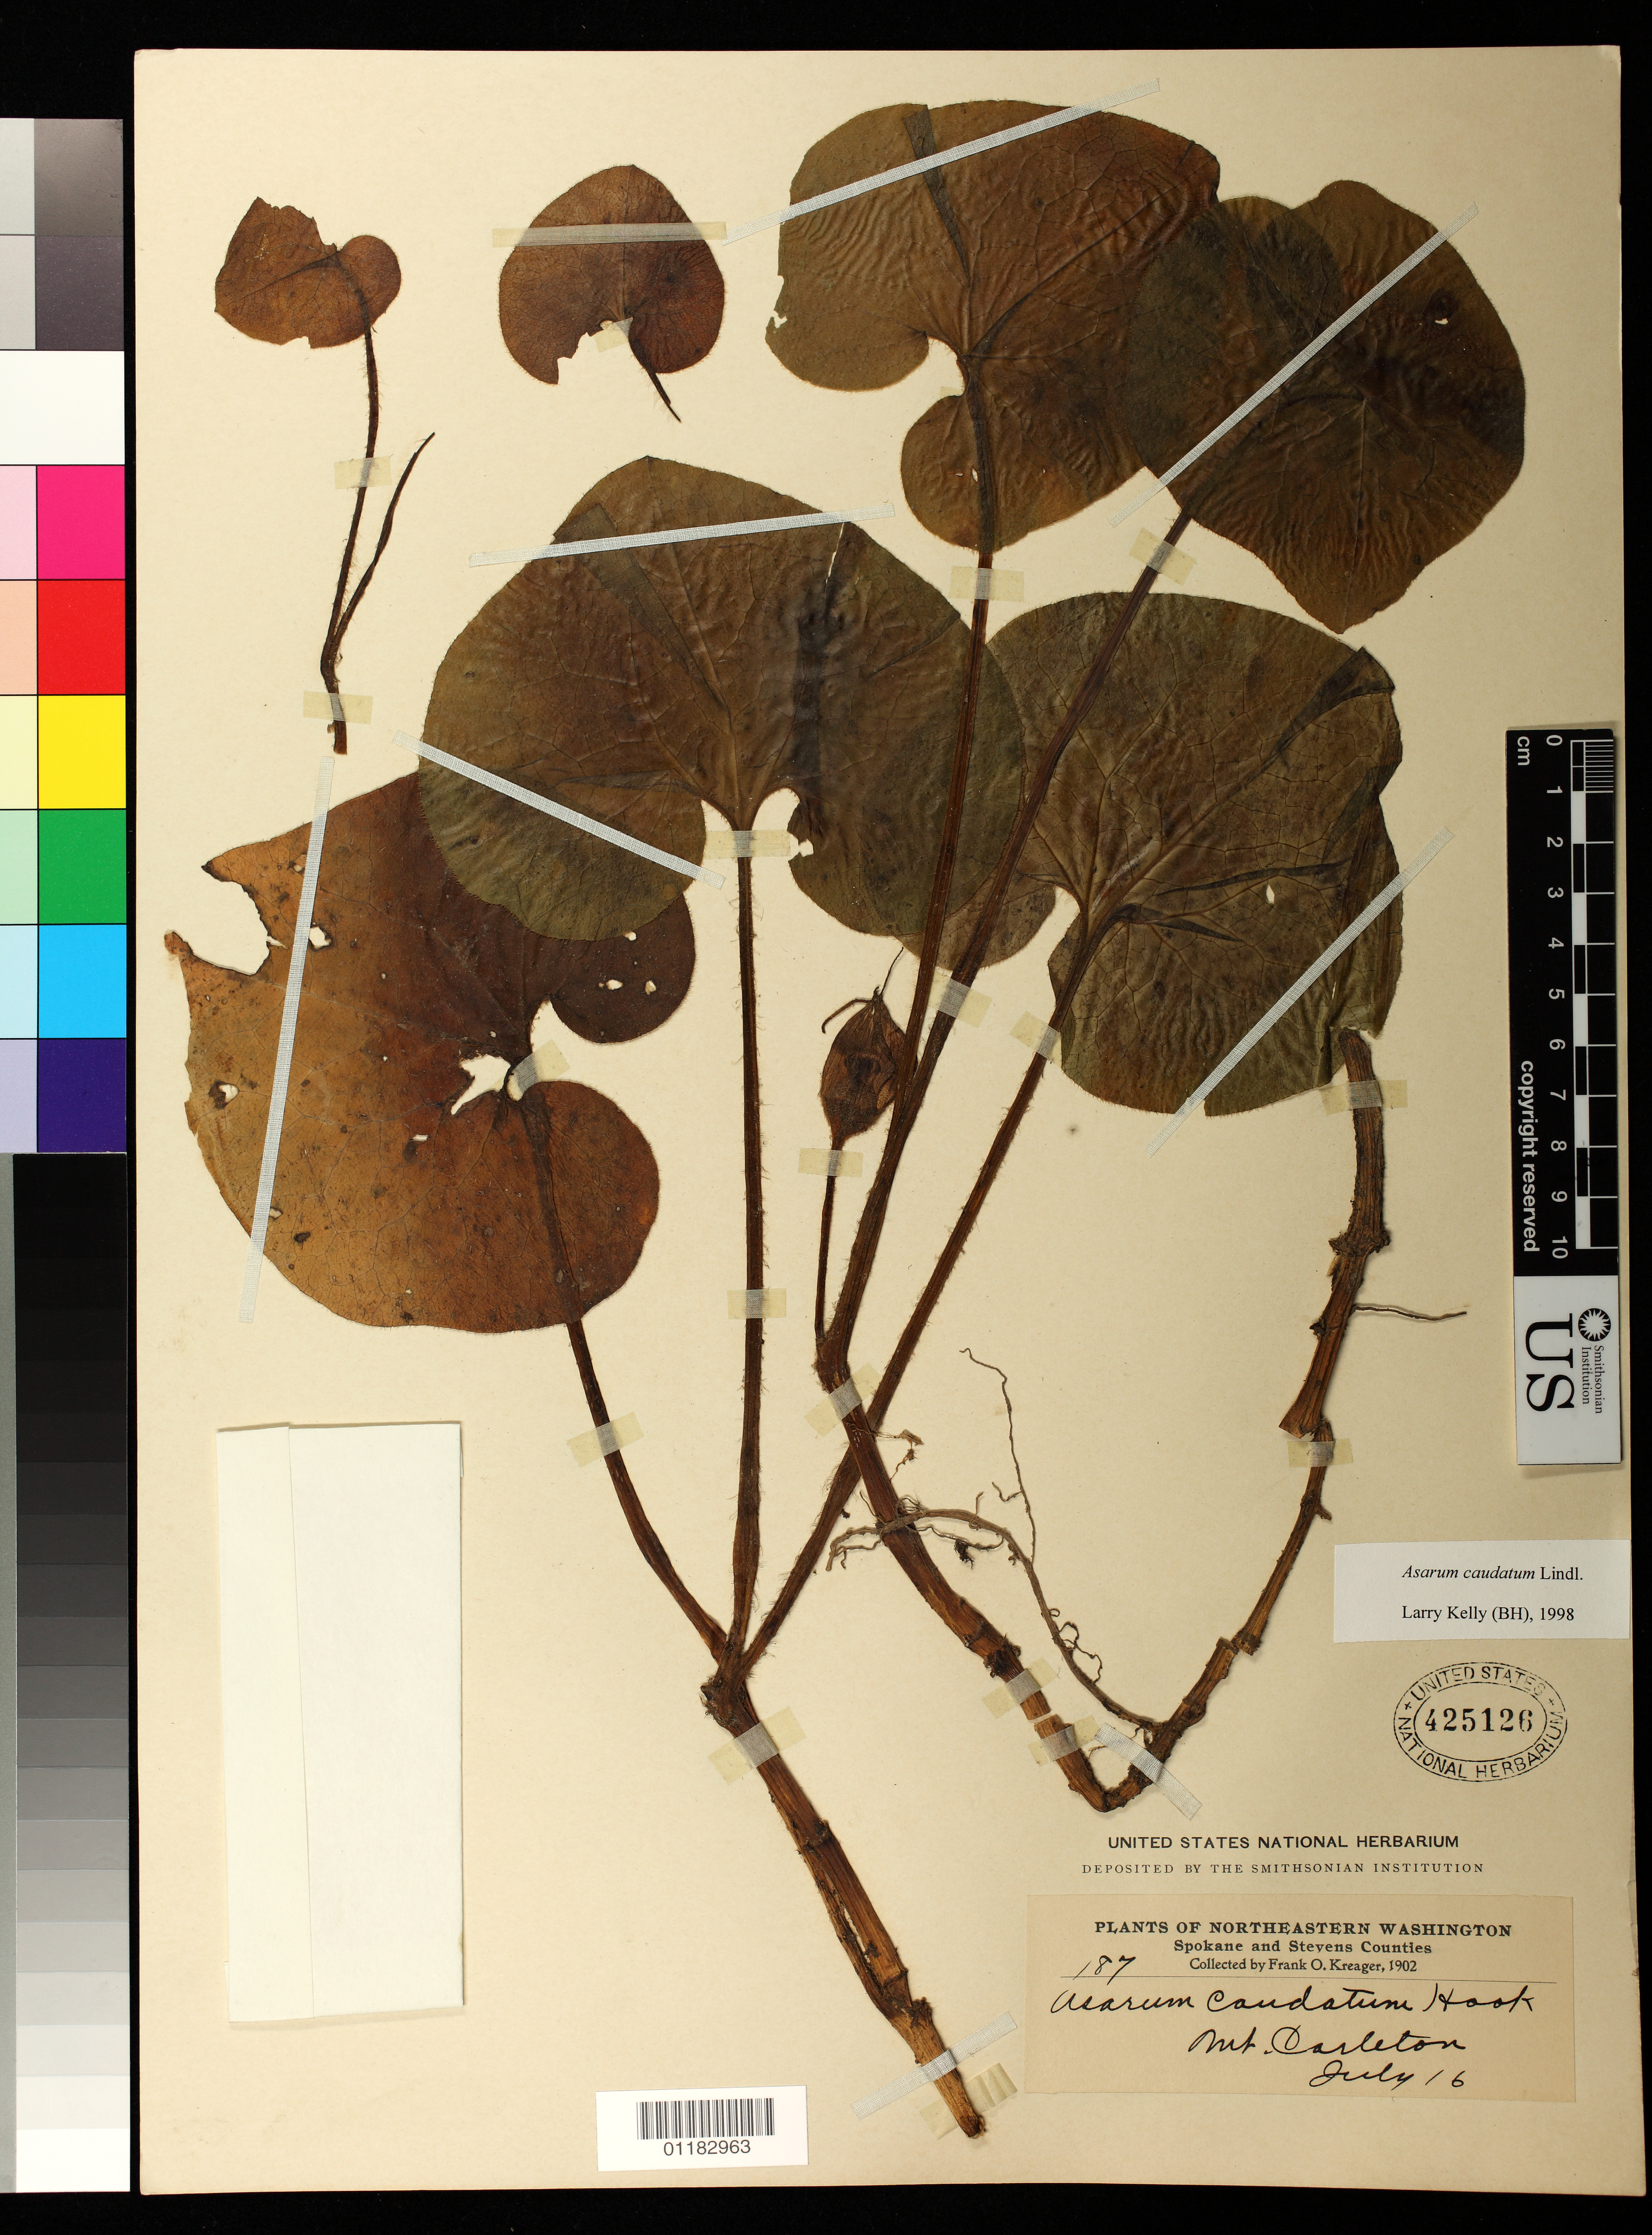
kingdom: Plantae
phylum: Tracheophyta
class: Magnoliopsida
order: Piperales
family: Aristolochiaceae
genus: Asarum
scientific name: Asarum canadense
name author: L.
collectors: F. Kreager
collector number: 187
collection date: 1902-07-16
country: United States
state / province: Washington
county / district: Spokane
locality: Mt. Carleton [Mount Spokane], Spokane County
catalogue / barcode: US 425126